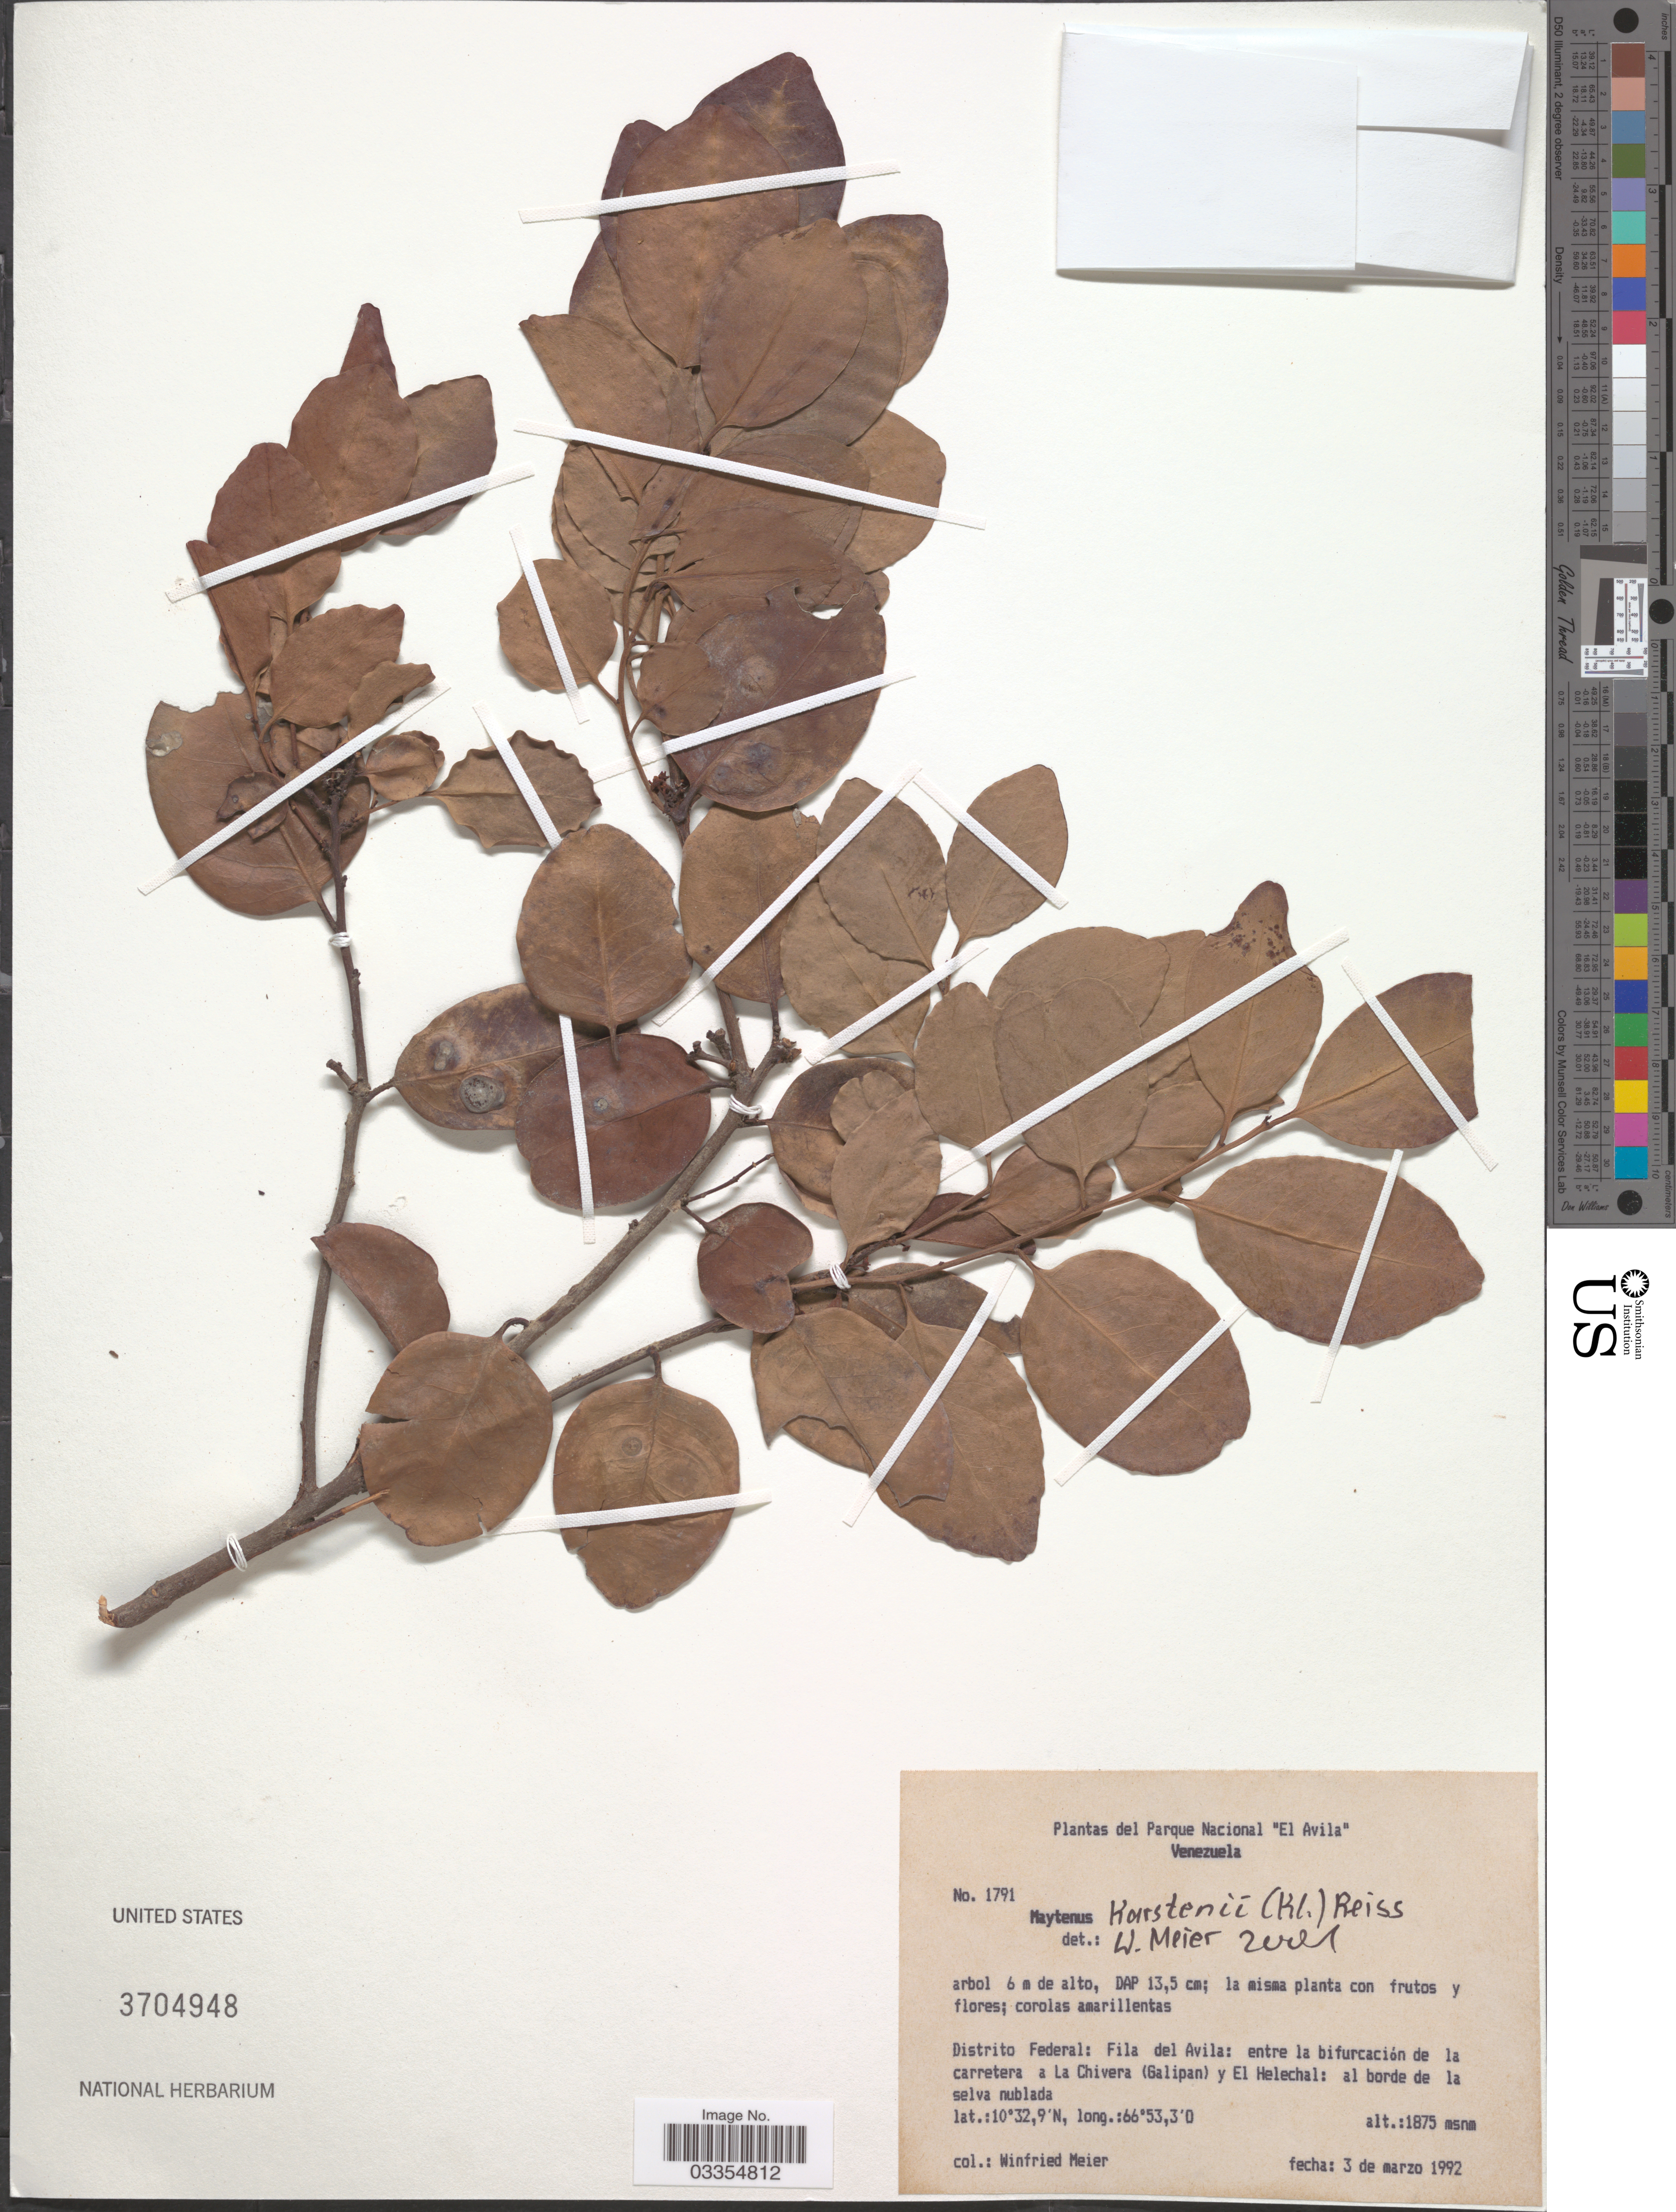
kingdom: Plantae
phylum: Tracheophyta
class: Magnoliopsida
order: Celastrales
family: Celastraceae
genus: Maytenus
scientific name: Maytenus karstenii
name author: Reissek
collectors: W. Meier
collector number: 1791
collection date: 1992-03-03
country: Venezuela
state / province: Miranda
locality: Parque Nacional "El Avila". Distrito Federal: Fila del Avila: entre la bifurcación de la carretera a La Chivera (Galipan) y El Helechal: al borde de la selva nublada.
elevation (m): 1875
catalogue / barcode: US 3704948